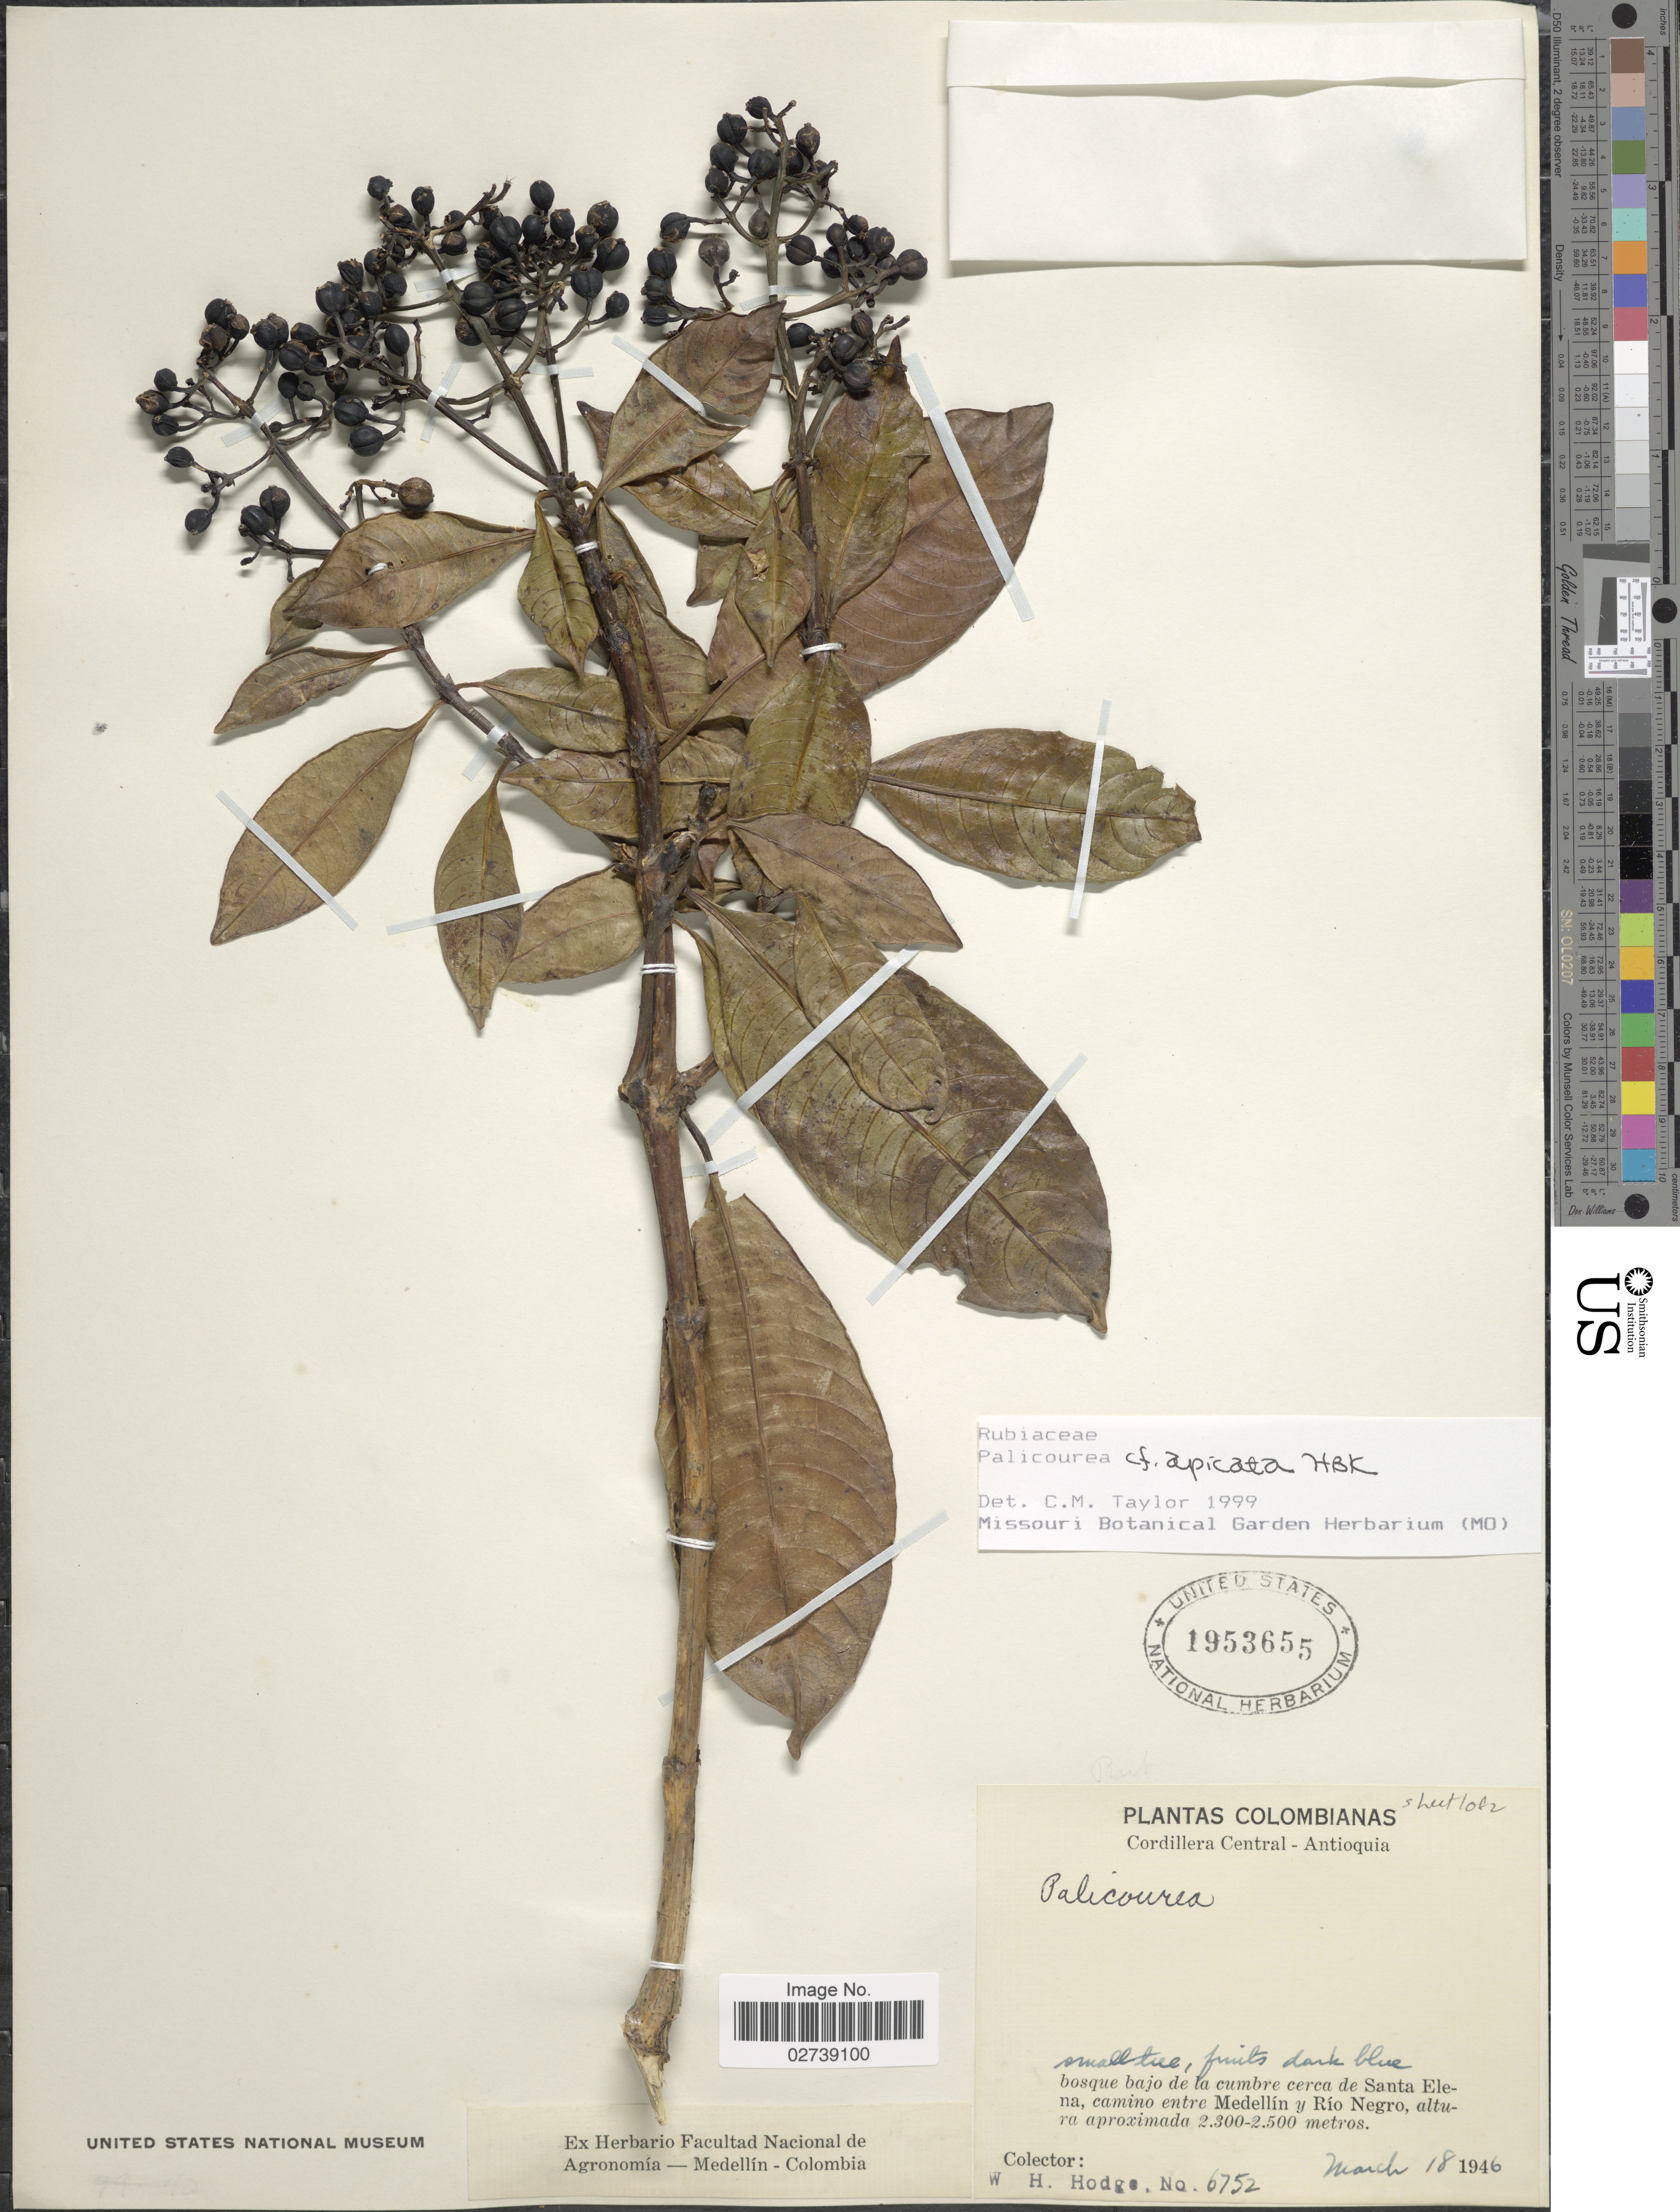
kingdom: Plantae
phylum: Tracheophyta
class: Magnoliopsida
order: Gentianales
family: Rubiaceae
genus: Palicourea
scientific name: Palicourea apicata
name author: Kunth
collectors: W. Hodge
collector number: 6752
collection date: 1946-03-18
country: Colombia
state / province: Antioquia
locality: Cordillera Central. Bosque bajo de la cumbre cerca de Santa Elena, camino entre Medellin y Rio Negro.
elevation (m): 2300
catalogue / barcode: US 1953655